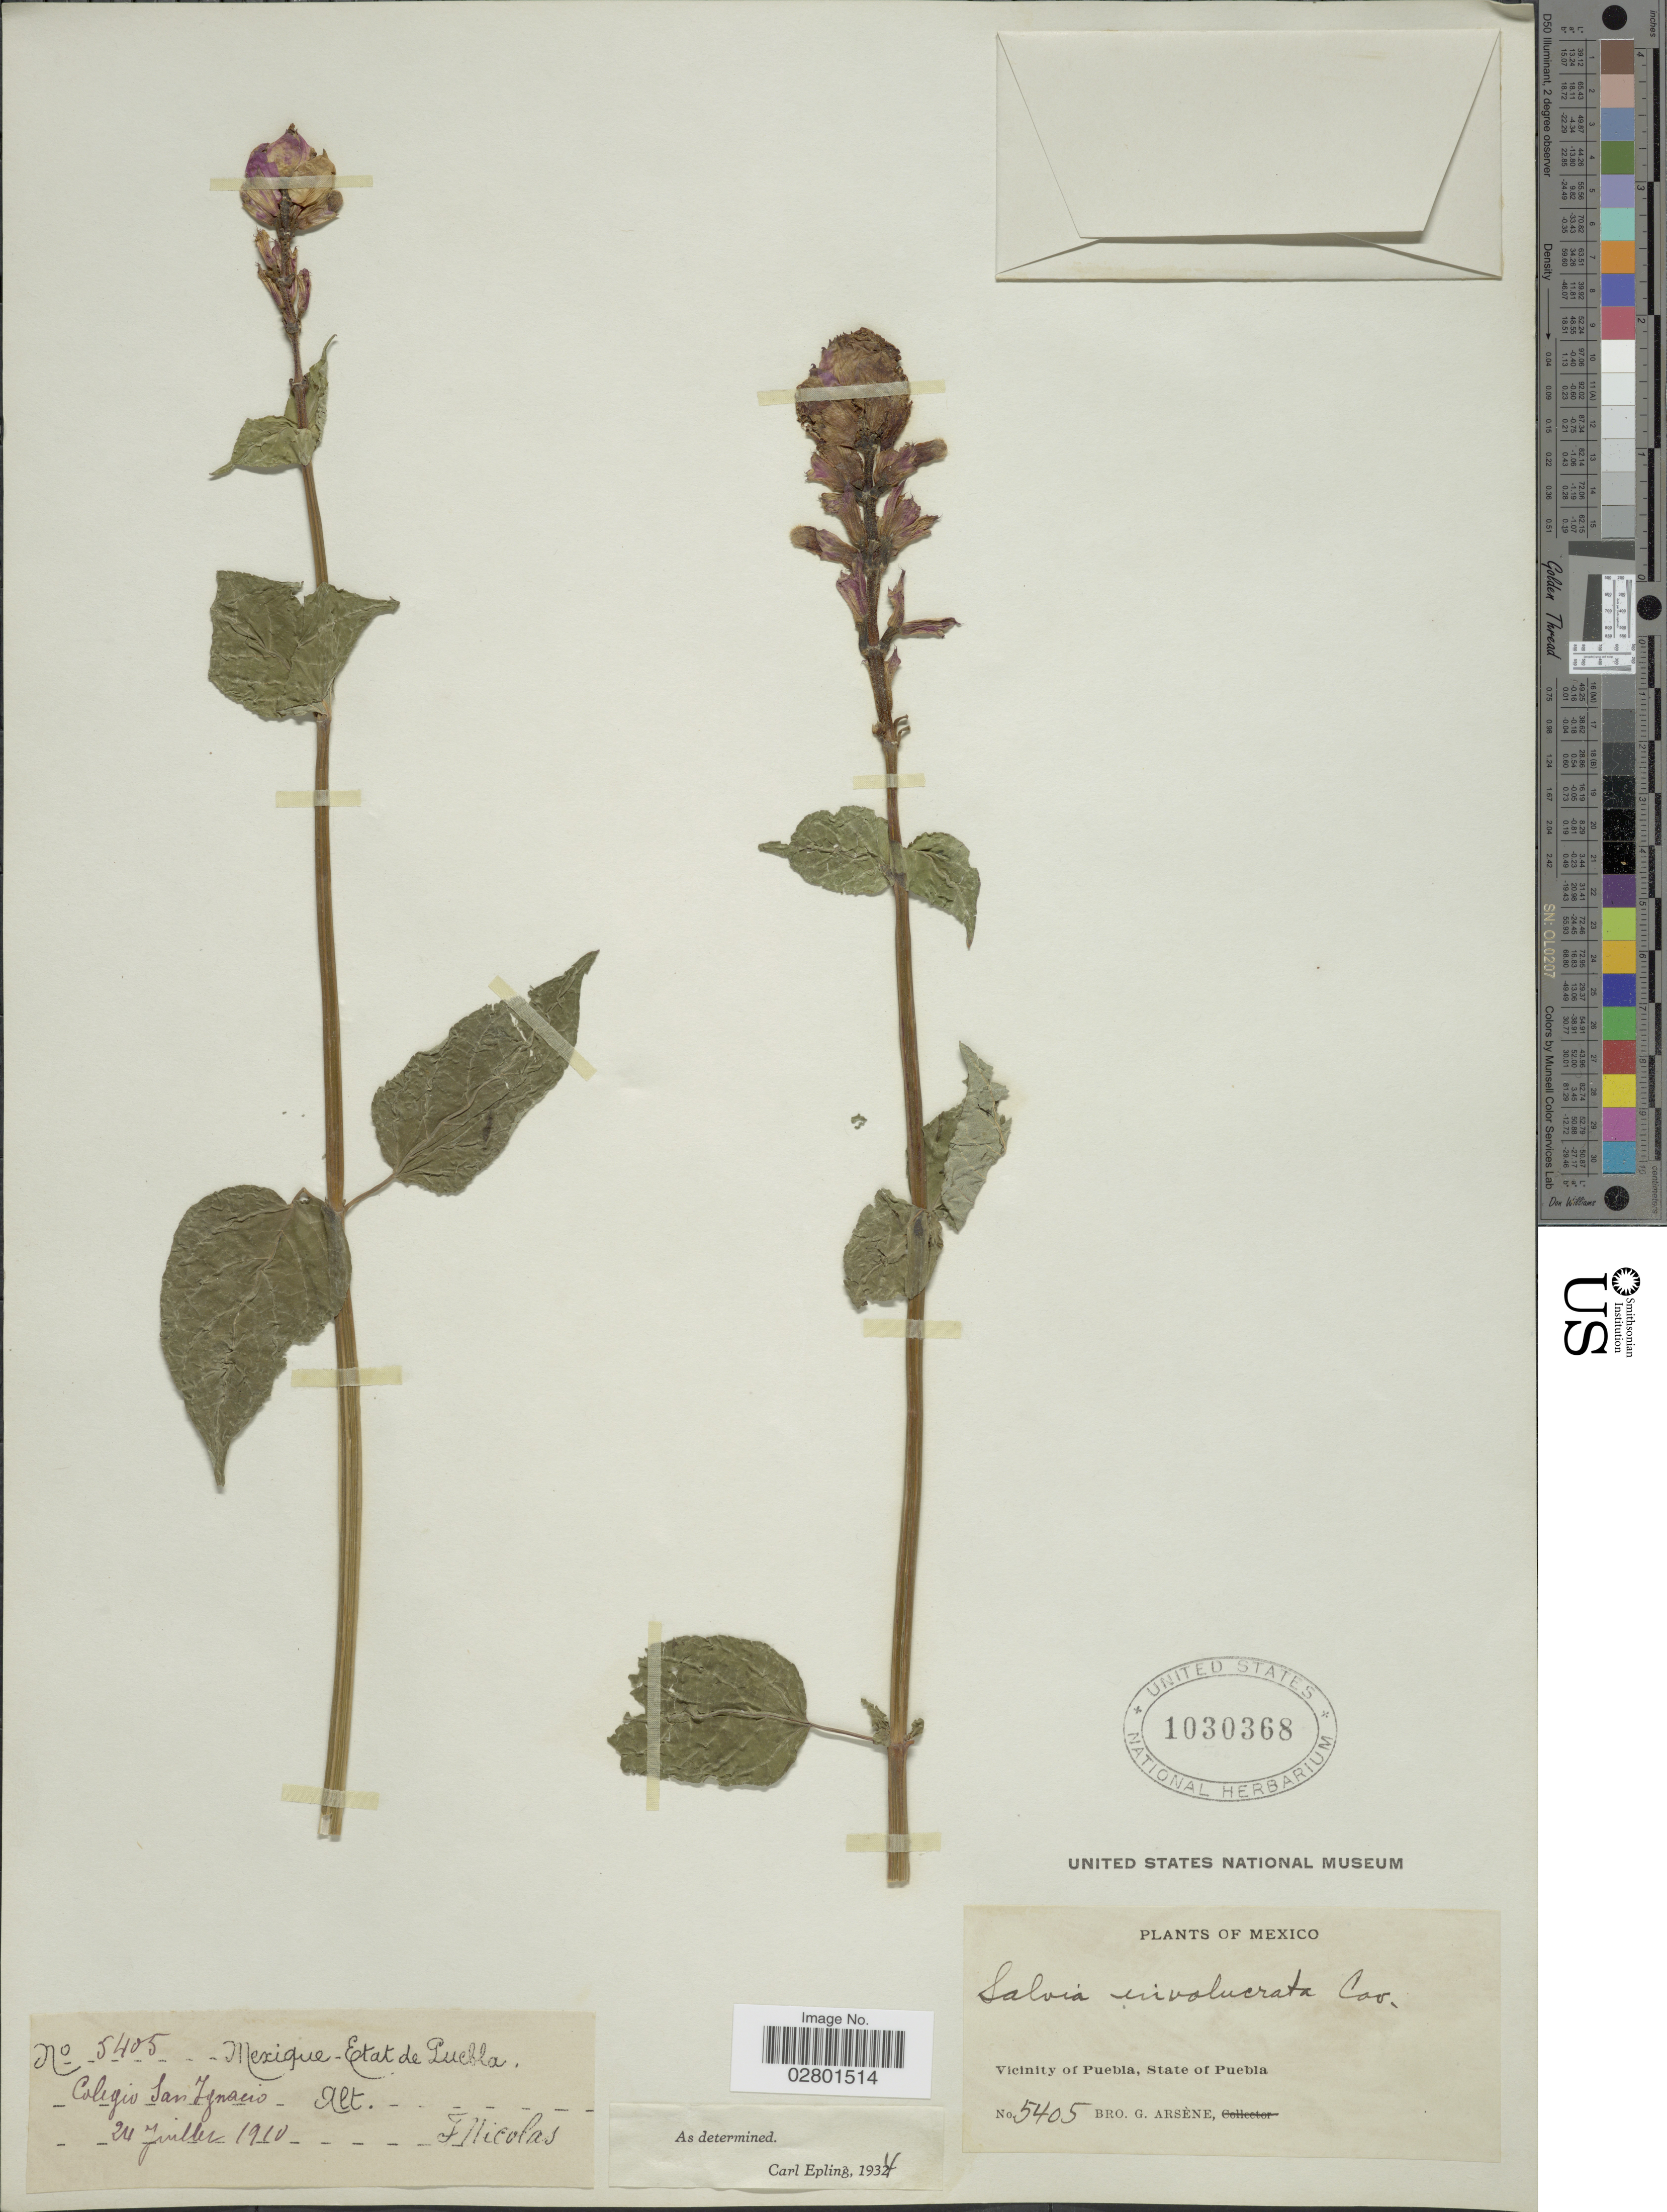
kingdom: Plantae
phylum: Tracheophyta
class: Magnoliopsida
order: Lamiales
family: Lamiaceae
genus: Salvia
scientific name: Salvia involucrata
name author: Cav.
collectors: Bro. G. Arsène & F. Nicolas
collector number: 5405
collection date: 1910-07-24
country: Mexico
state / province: Puebla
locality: Colegio San Ignacio, Vicinity of Puebla.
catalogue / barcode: US 1030368